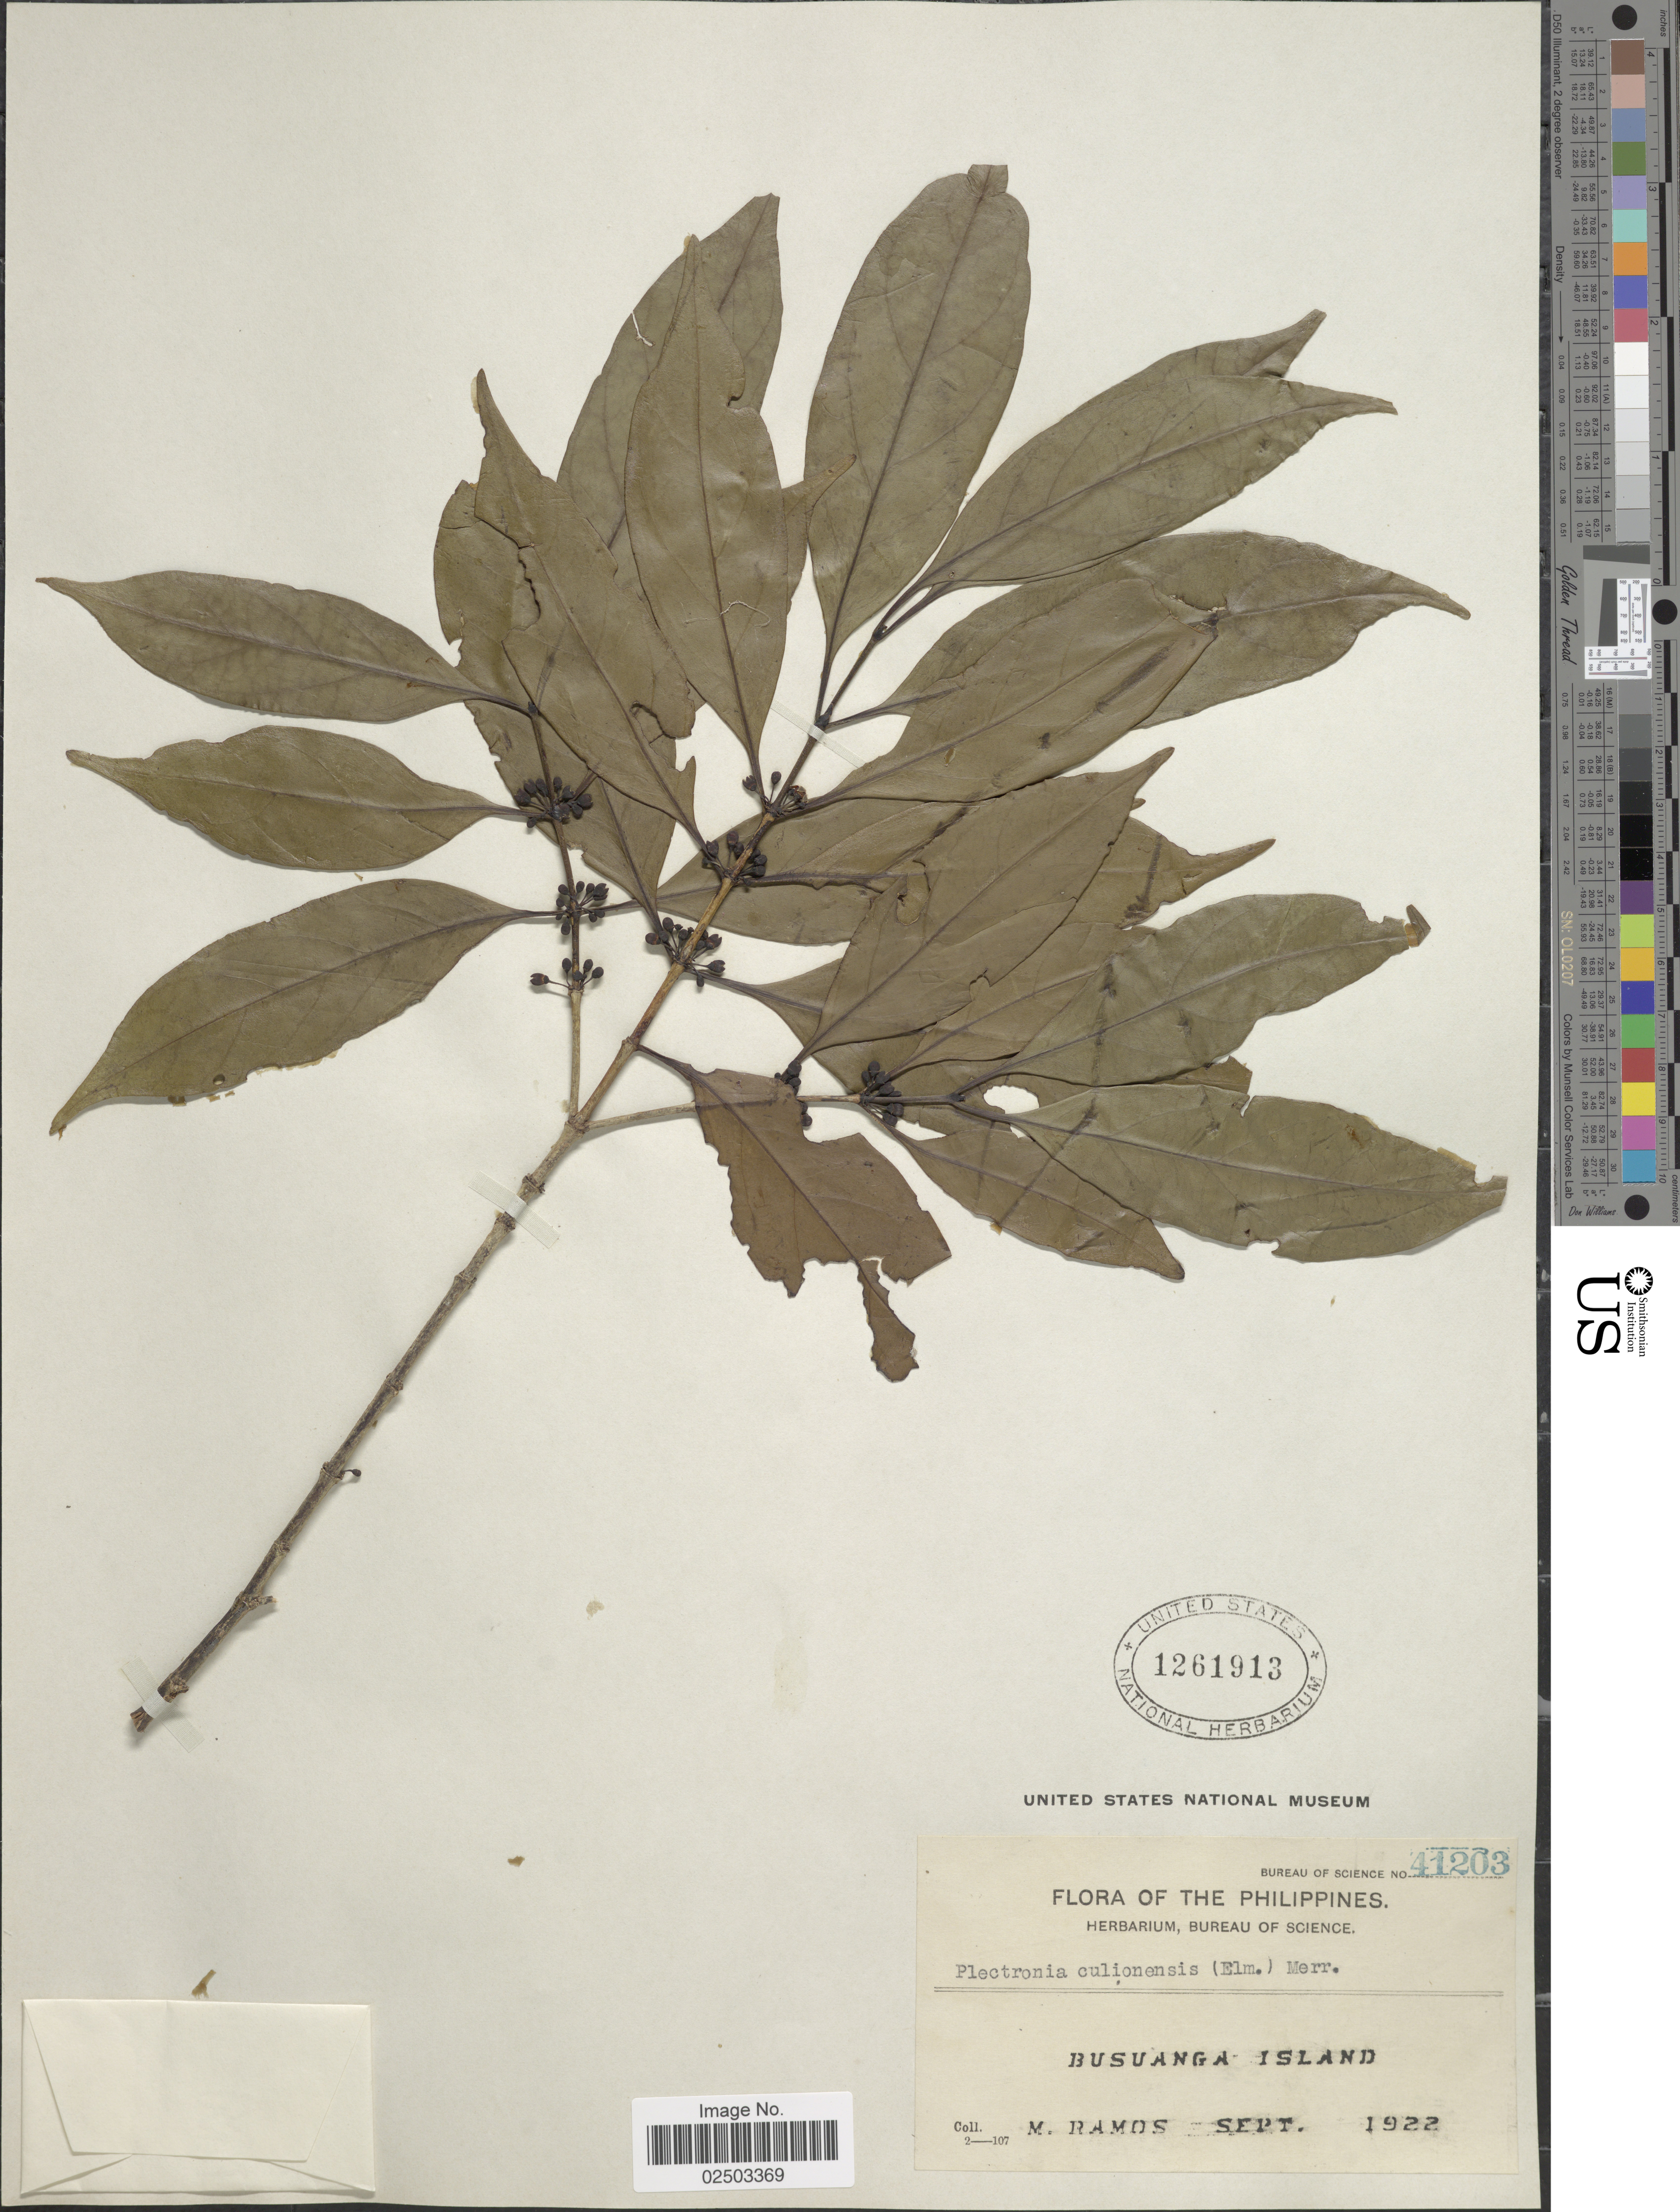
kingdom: Plantae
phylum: Tracheophyta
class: Magnoliopsida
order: Gentianales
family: Rubiaceae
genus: Canthium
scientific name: Canthium culionensis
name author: (Elmer) Merr.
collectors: M. Ramos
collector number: Bureau of Science 41203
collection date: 1922-09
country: Philippines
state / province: Mimaropa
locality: Busuanga Island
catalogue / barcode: US 1261913